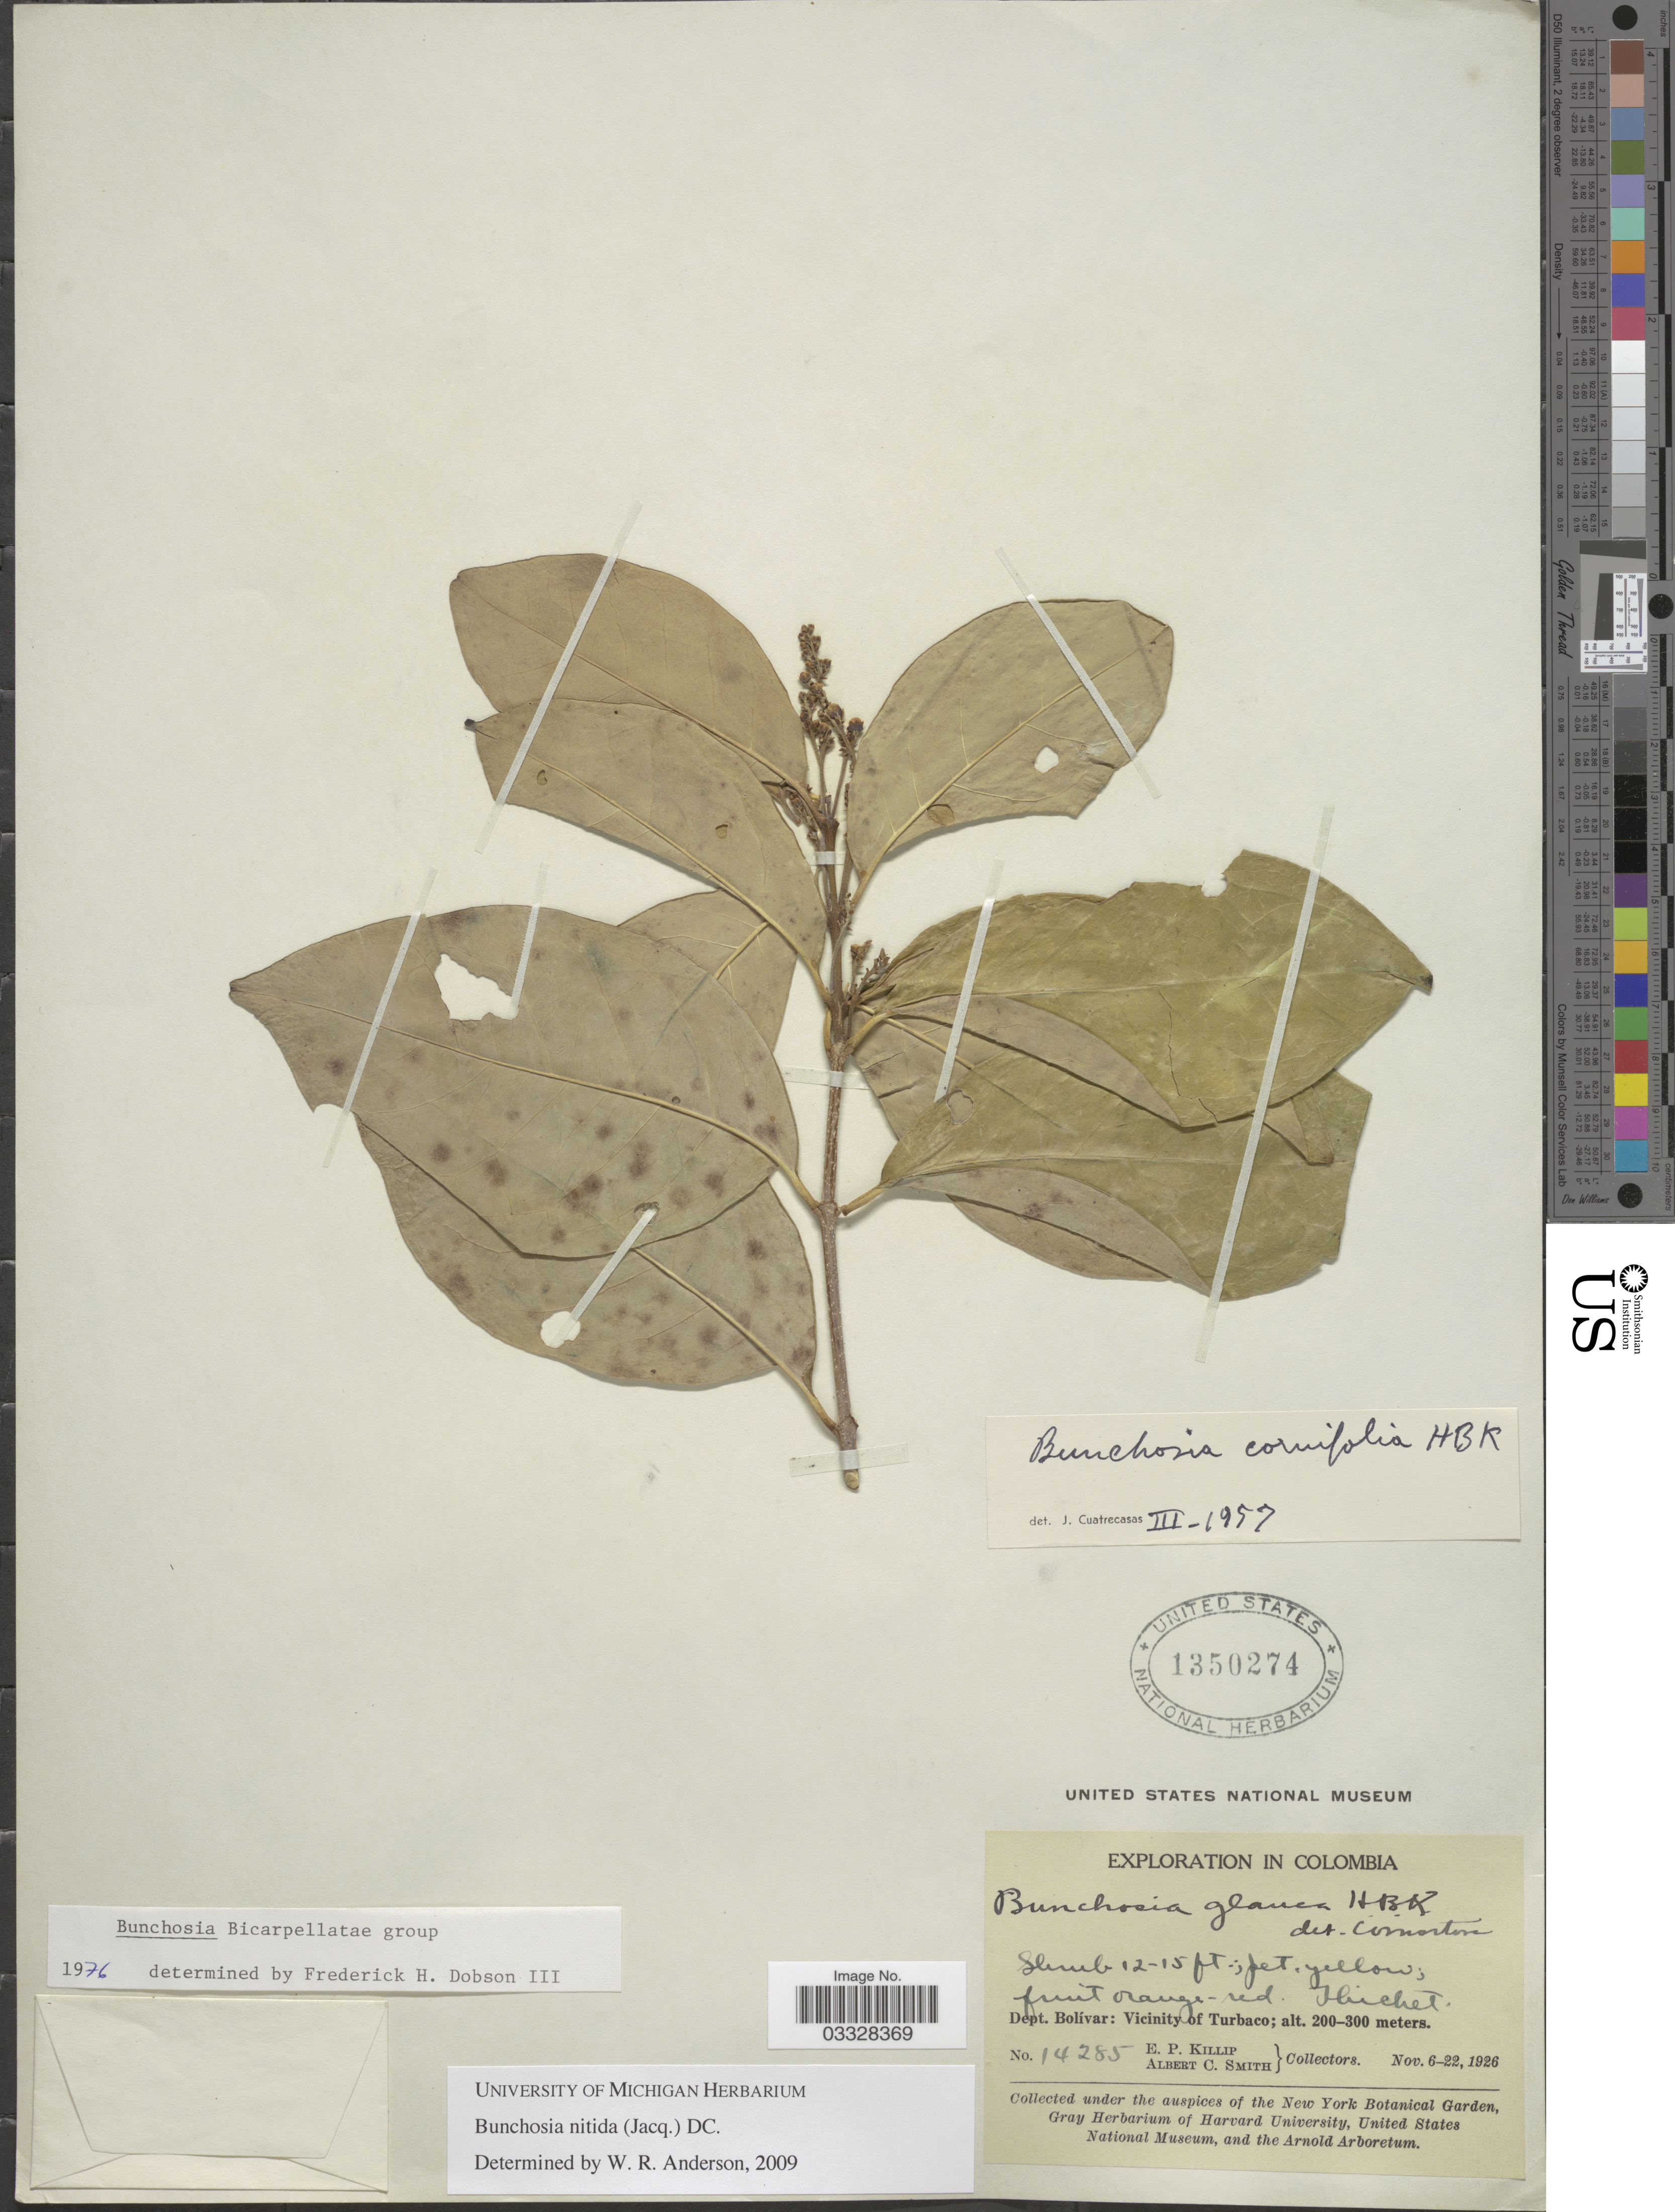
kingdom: Plantae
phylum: Tracheophyta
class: Magnoliopsida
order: Malpighiales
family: Malpighiaceae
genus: Bunchosia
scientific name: Bunchosia nitida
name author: (Jacq.) DC.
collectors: E. P. Killip & A. C. Smith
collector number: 14285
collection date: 1926-11-06/1926-11-22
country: Colombia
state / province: Bolívar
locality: Dept. Bolívar: Vicinity of Turbaco.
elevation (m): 61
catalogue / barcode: US 1350274